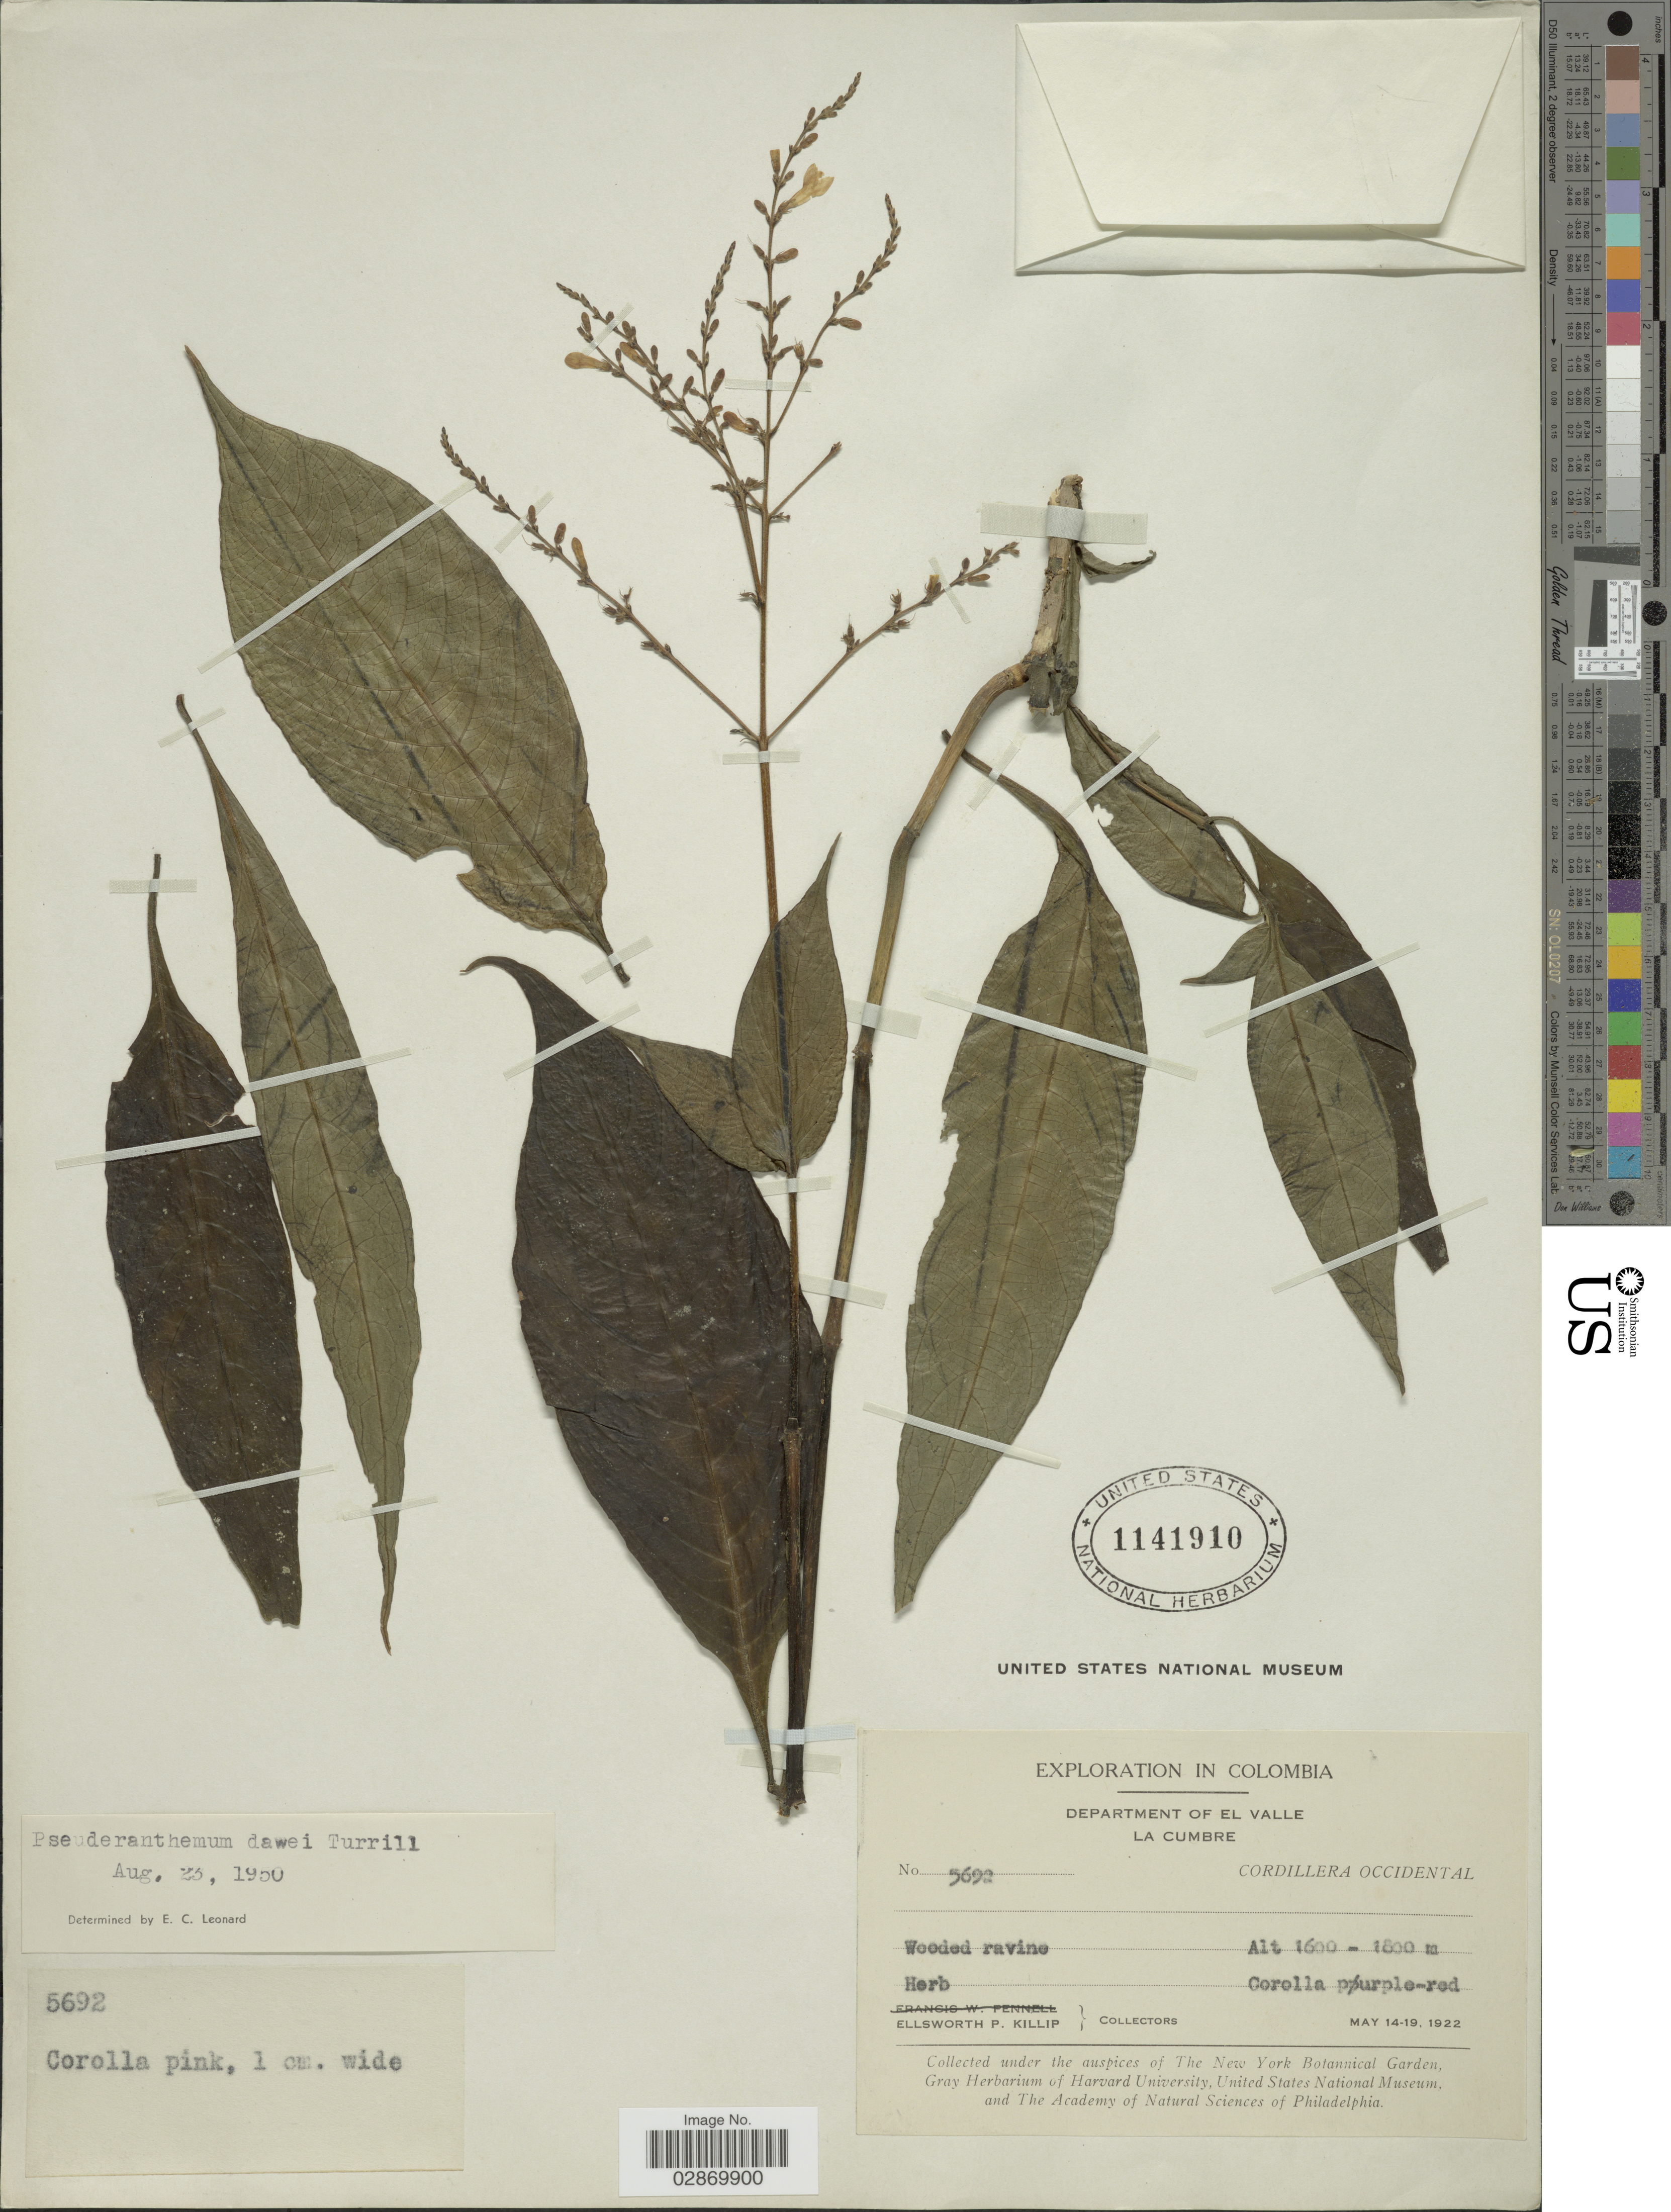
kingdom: Plantae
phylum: Tracheophyta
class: Magnoliopsida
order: Lamiales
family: Acanthaceae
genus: Pseuderanthemum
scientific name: Pseuderanthemum dawei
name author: Turrill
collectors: E. P. Killip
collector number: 5692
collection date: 1922-05-14/1922-05-19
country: Colombia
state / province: Valle del Cauca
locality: Department of El Valle, La Cumbre, Cordillera Occidental.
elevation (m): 1600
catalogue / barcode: US 1141910